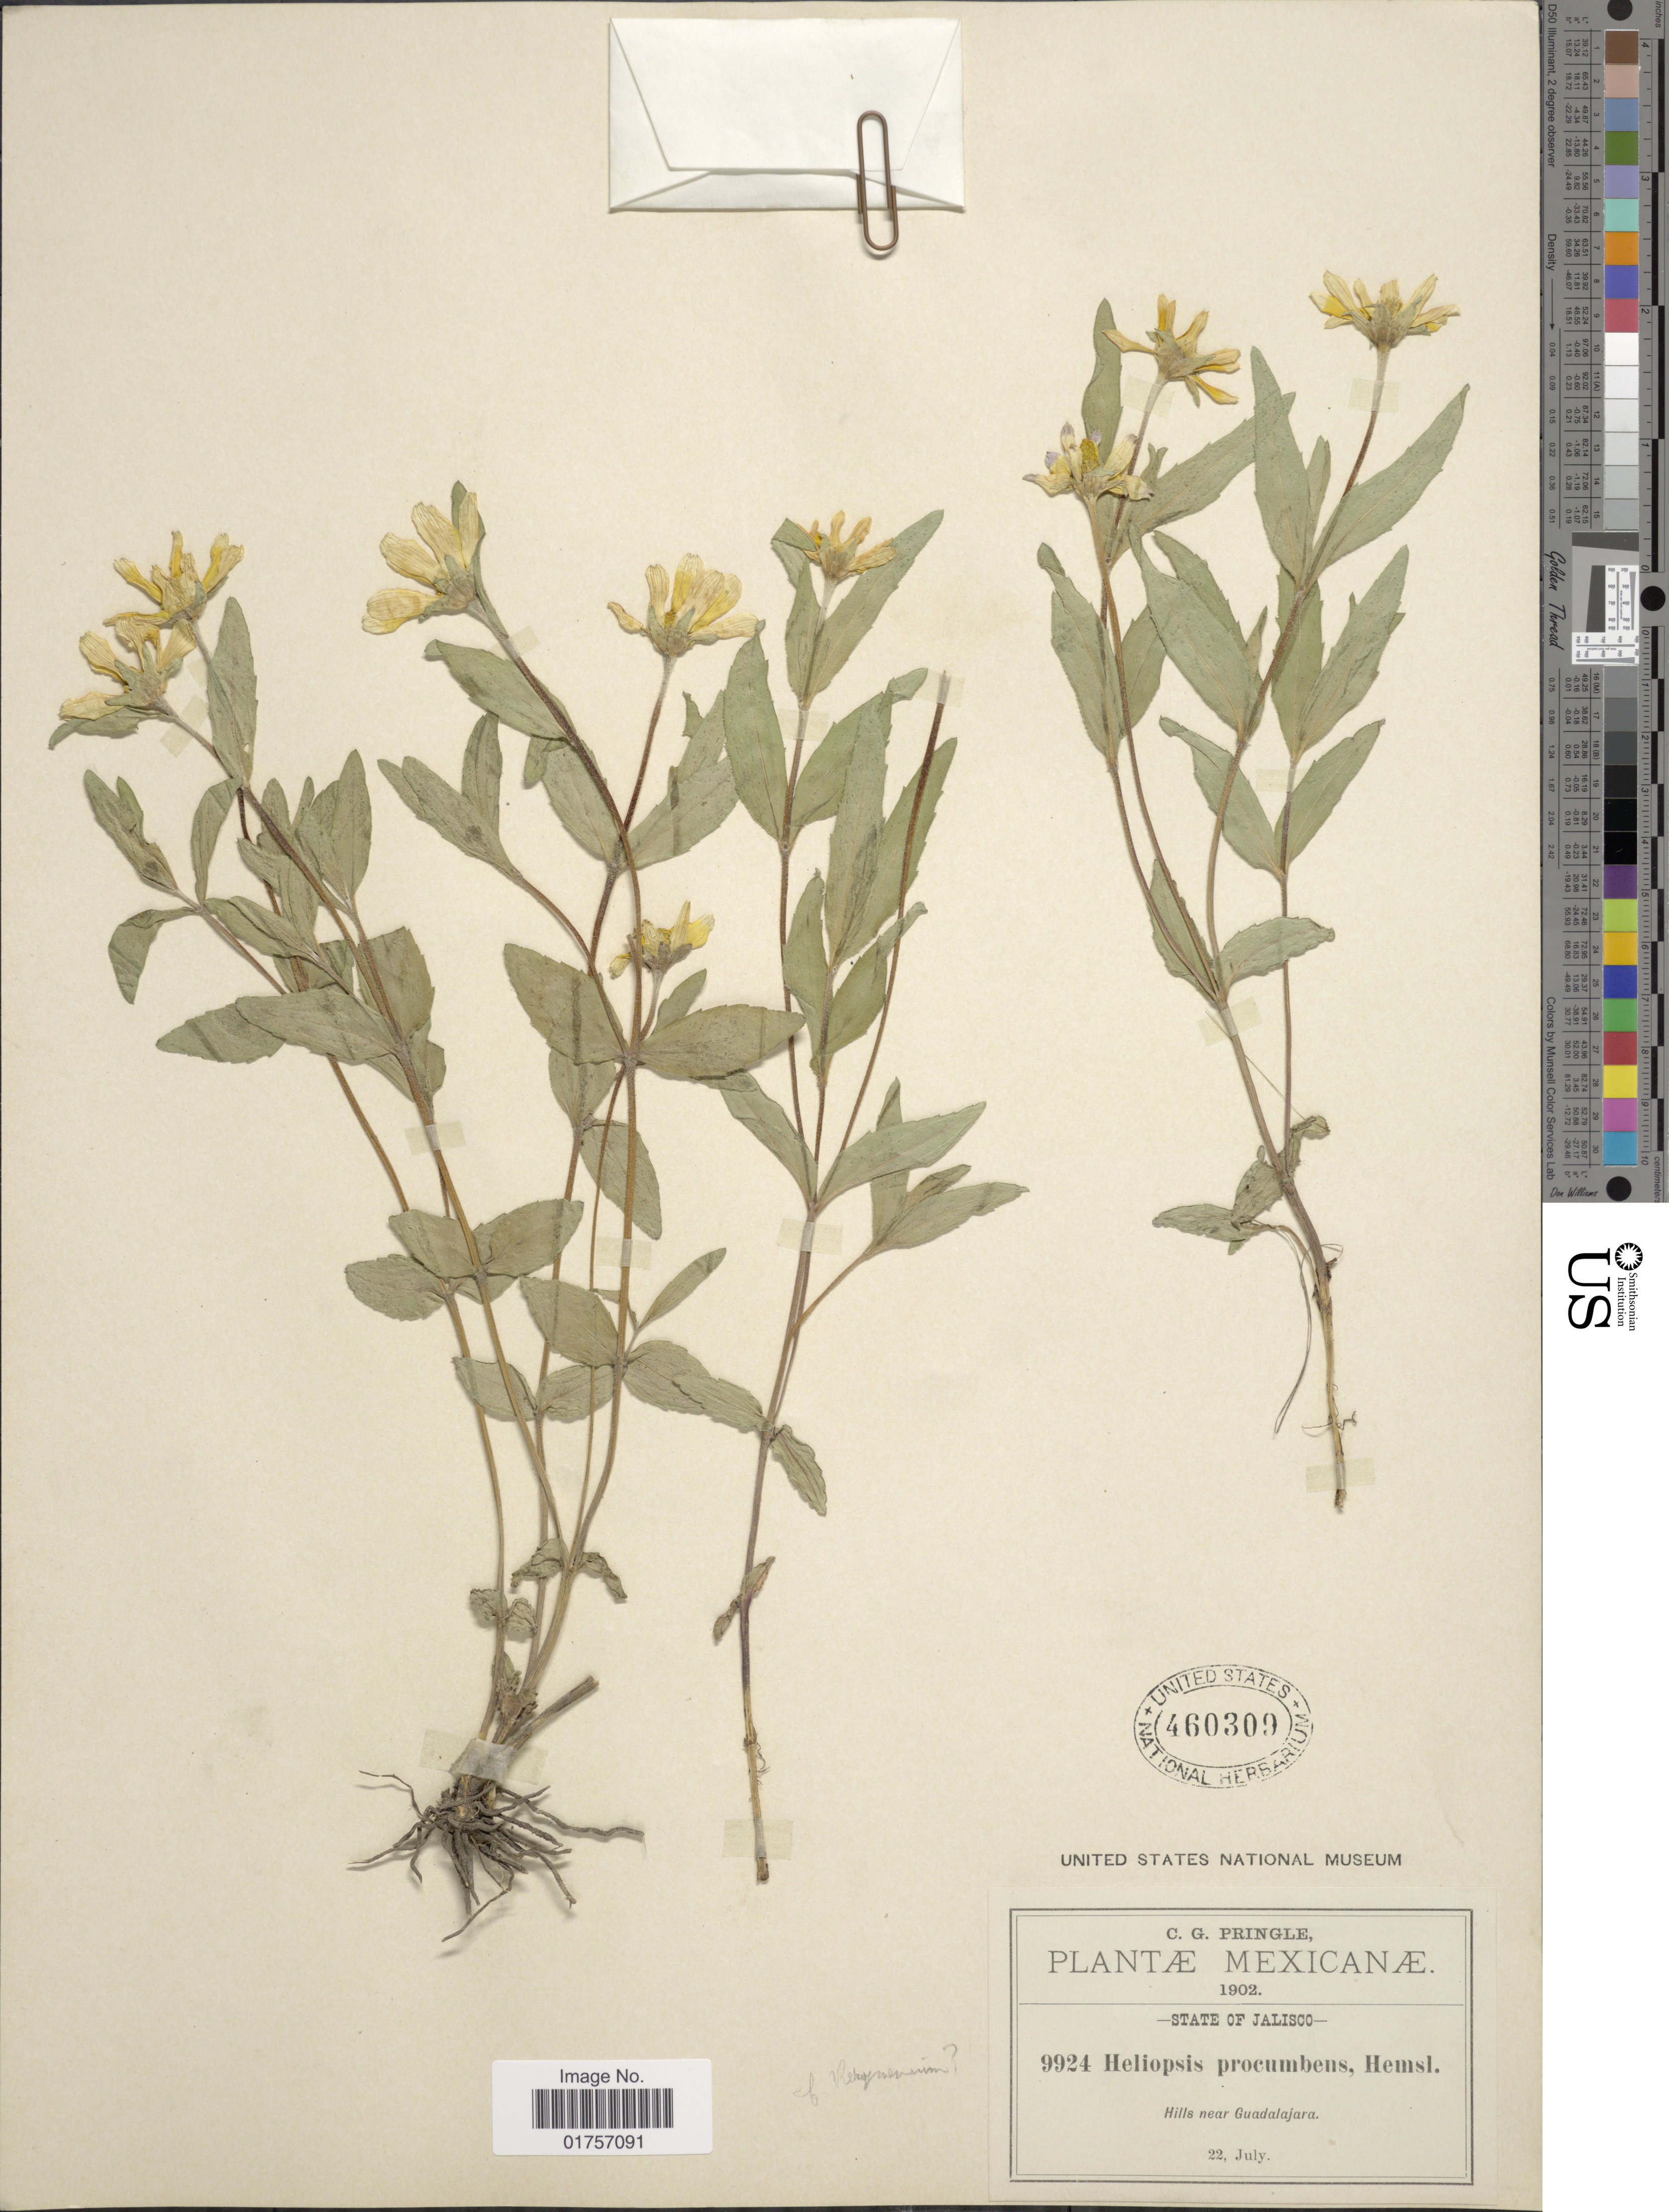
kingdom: Plantae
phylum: Tracheophyta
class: Magnoliopsida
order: Asterales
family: Asteraceae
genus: Heliopsis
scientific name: Heliopsis procumbens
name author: Hemsl.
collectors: C. G. Pringle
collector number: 9924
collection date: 1902-07-22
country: Mexico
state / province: Jalisco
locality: Hills near Guadalajara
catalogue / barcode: US 460309